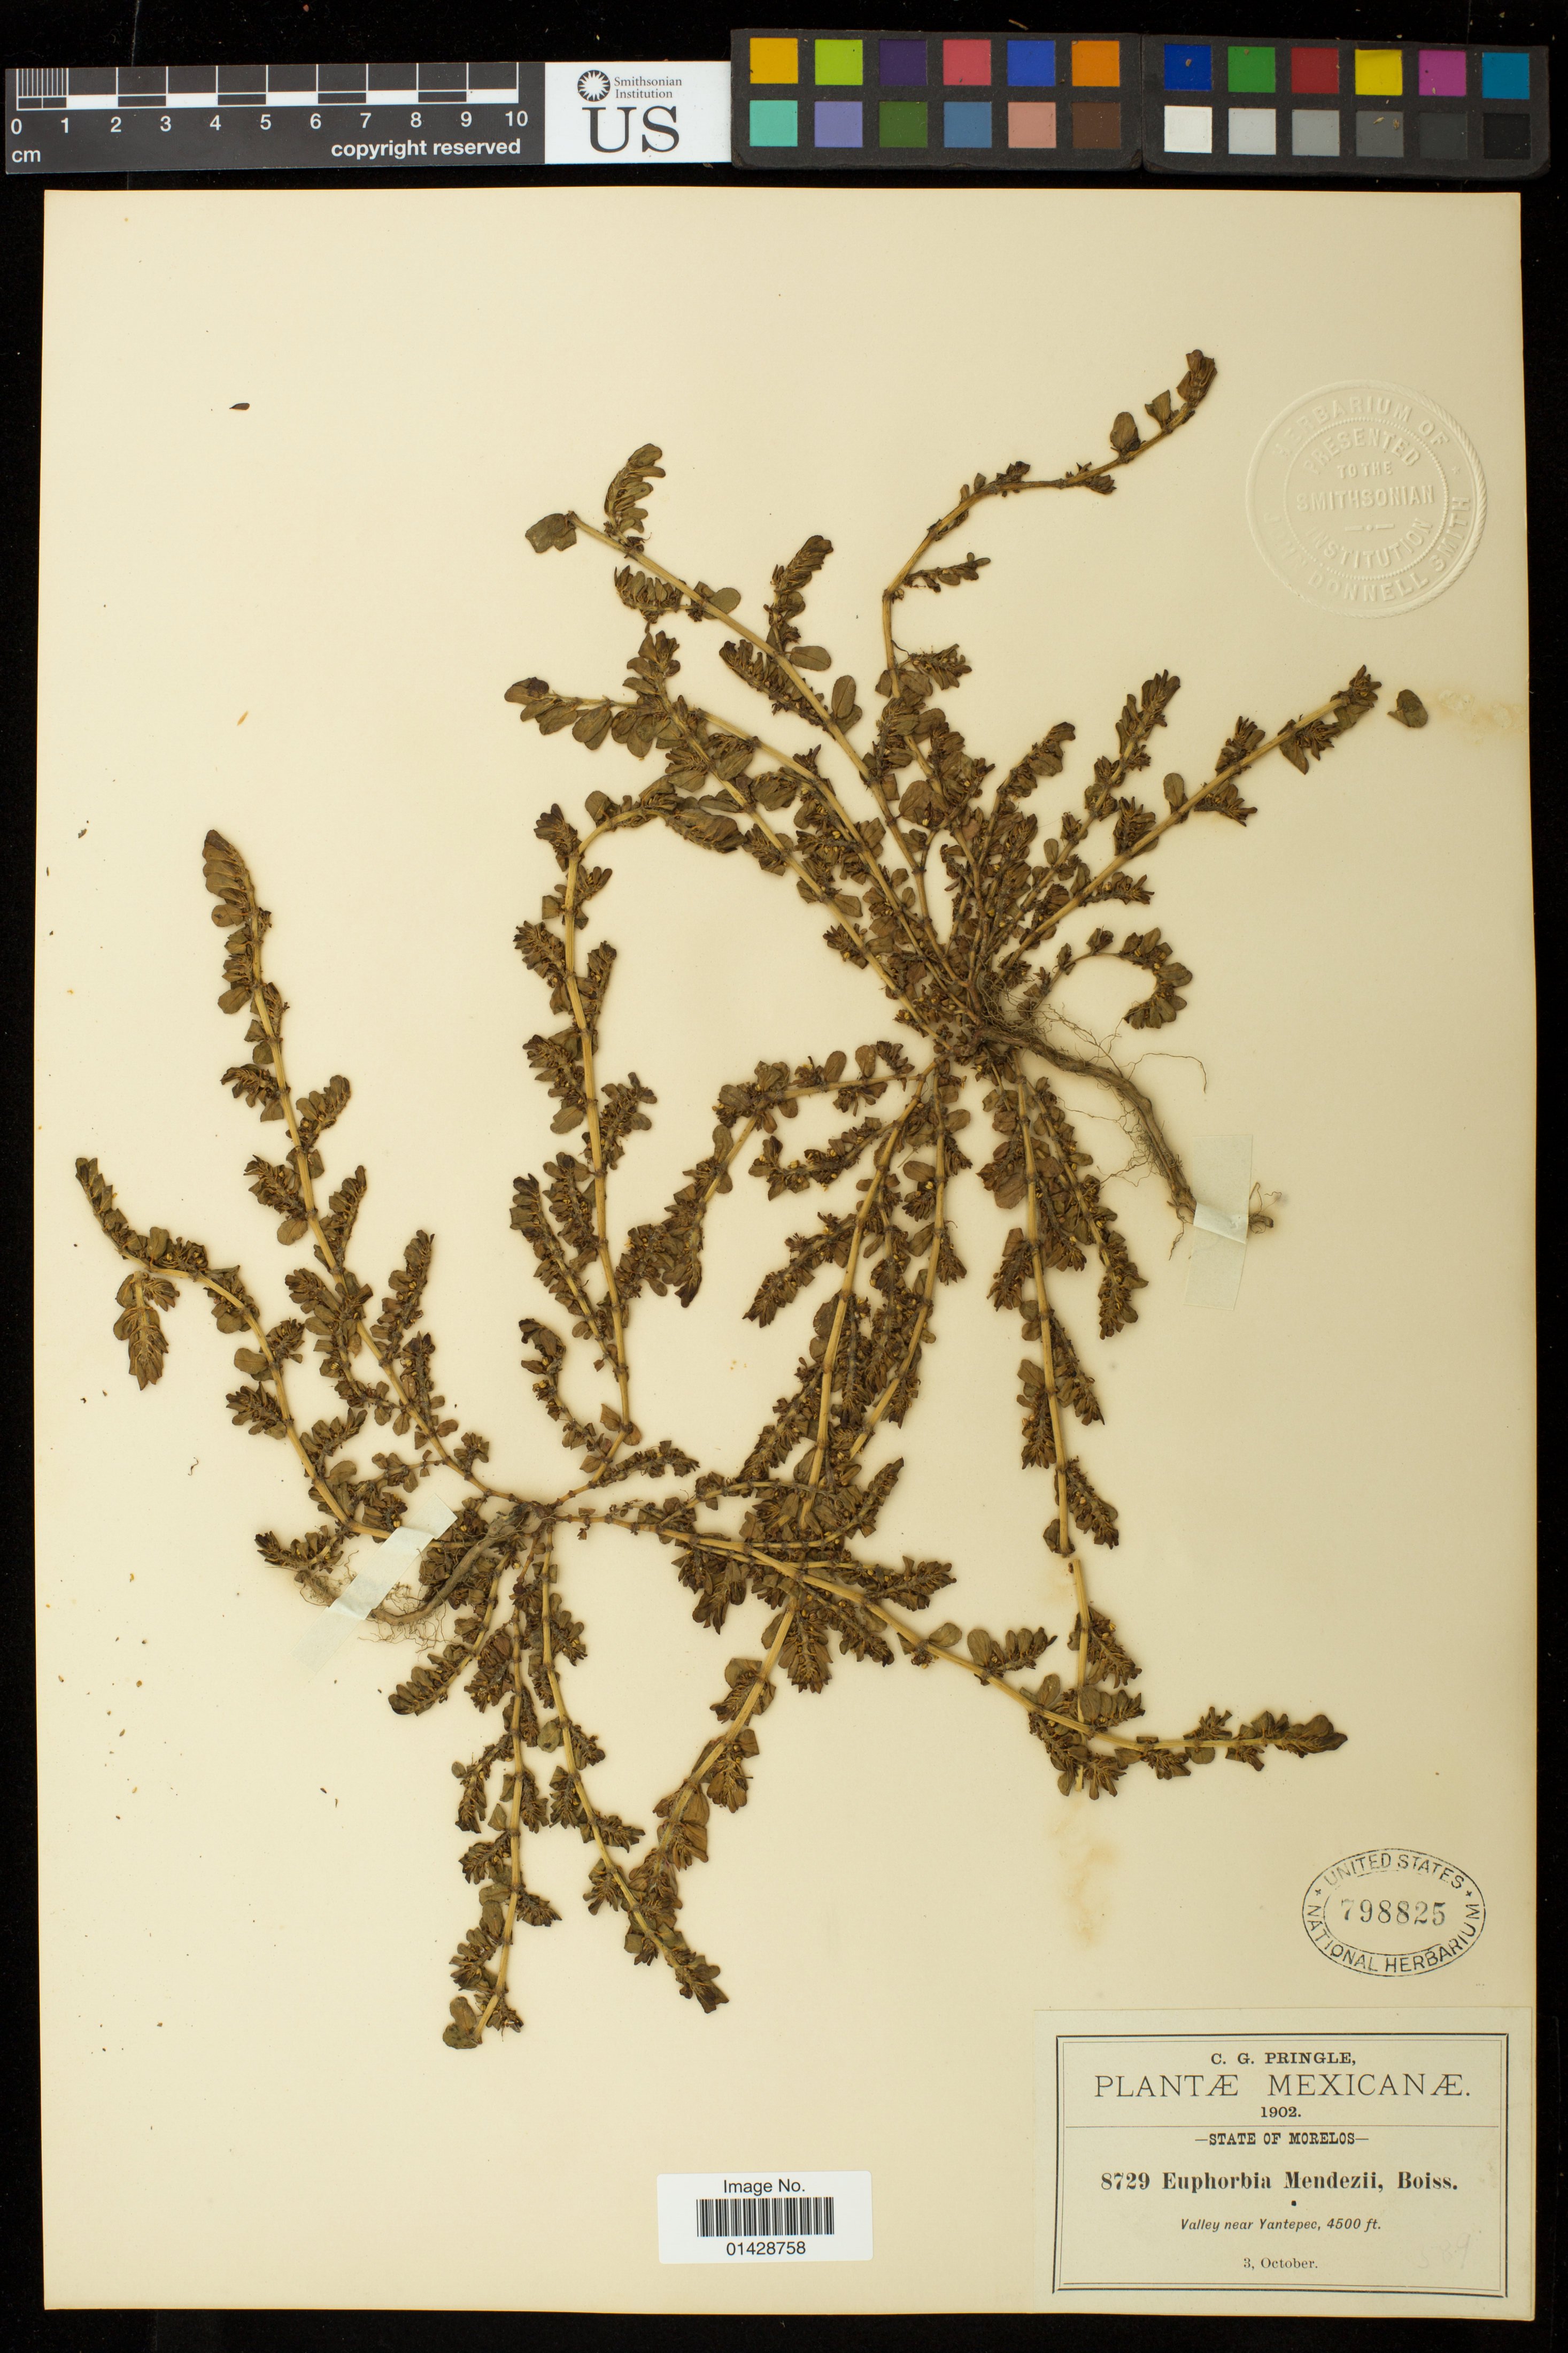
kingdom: Plantae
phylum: Tracheophyta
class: Magnoliopsida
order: Malpighiales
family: Euphorbiaceae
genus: Euphorbia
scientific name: Euphorbia mendezii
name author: Boiss.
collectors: C. G. Pringle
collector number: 8729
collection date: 1902-10-03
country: Mexico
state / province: Morelos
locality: Valley near Yantepec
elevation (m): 1372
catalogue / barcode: US 798825